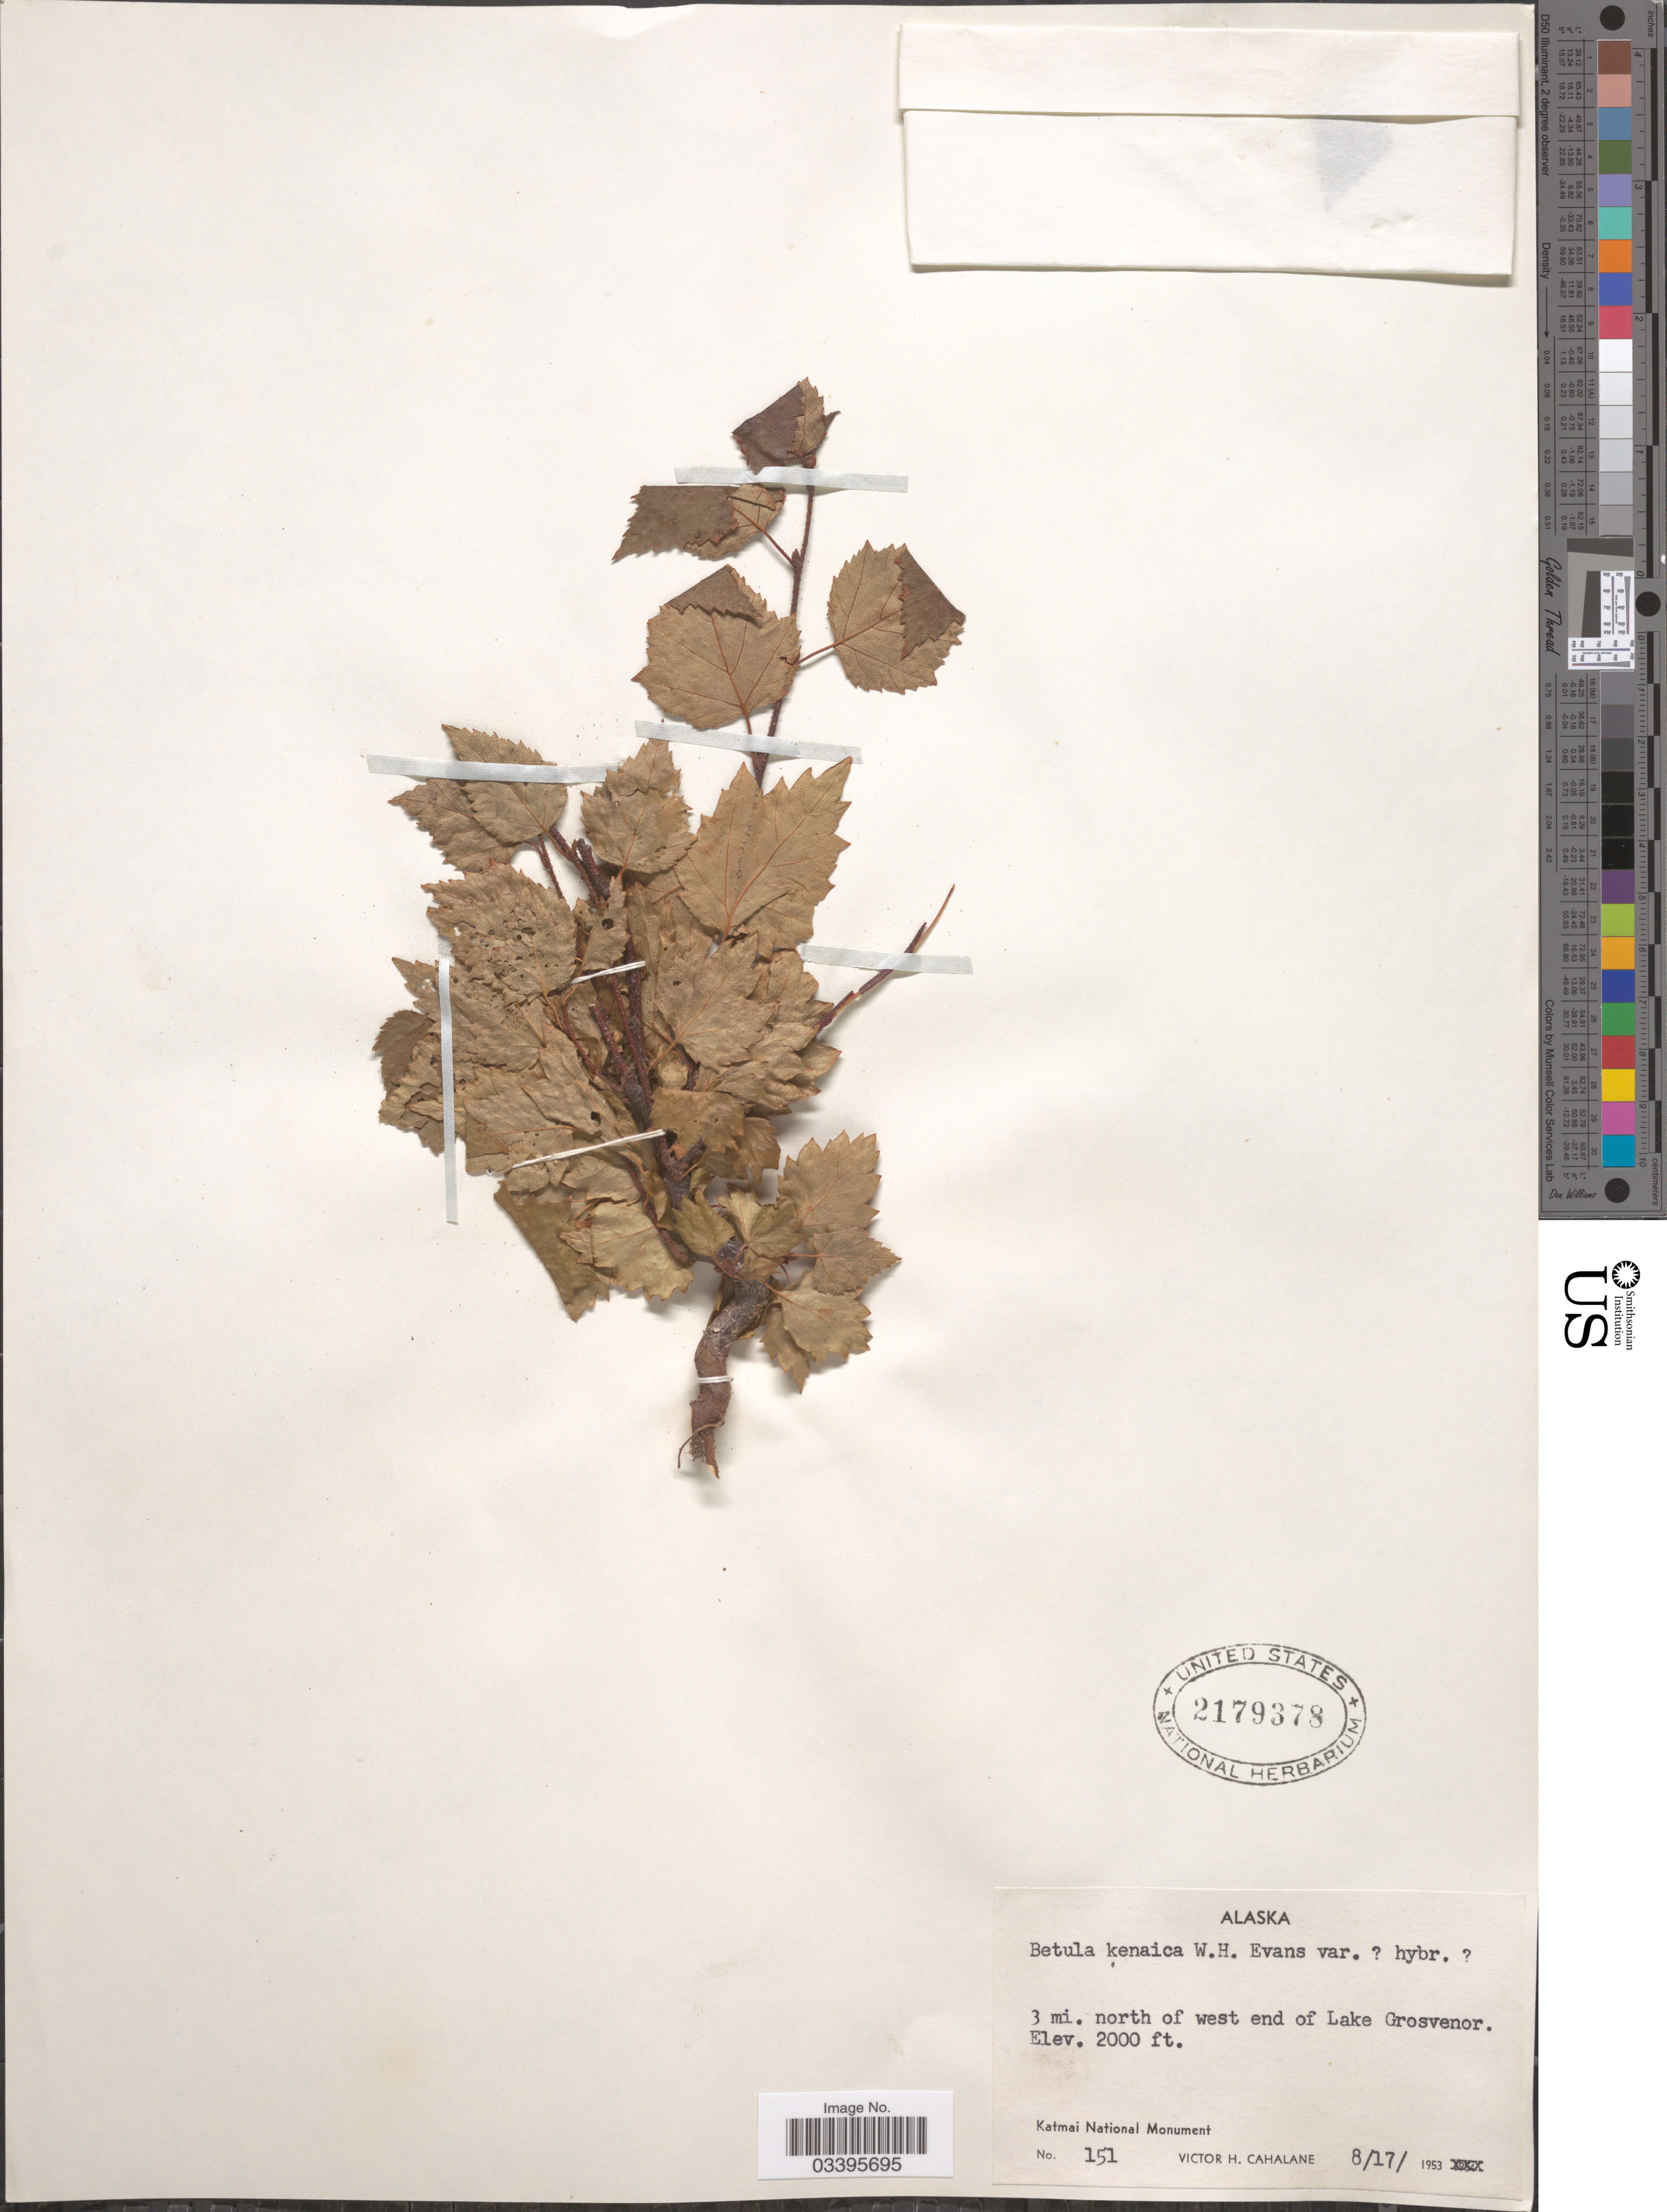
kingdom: Plantae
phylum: Tracheophyta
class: Magnoliopsida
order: Fagales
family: Betulaceae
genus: Betula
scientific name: Betula kenaica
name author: W.H. Evans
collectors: V. Cahalane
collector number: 151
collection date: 1953-08-17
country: United States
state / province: Alaska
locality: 3 mi. north of west end of Lake Grosvenor. Katmai National Monument.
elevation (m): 610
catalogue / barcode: US 2179378